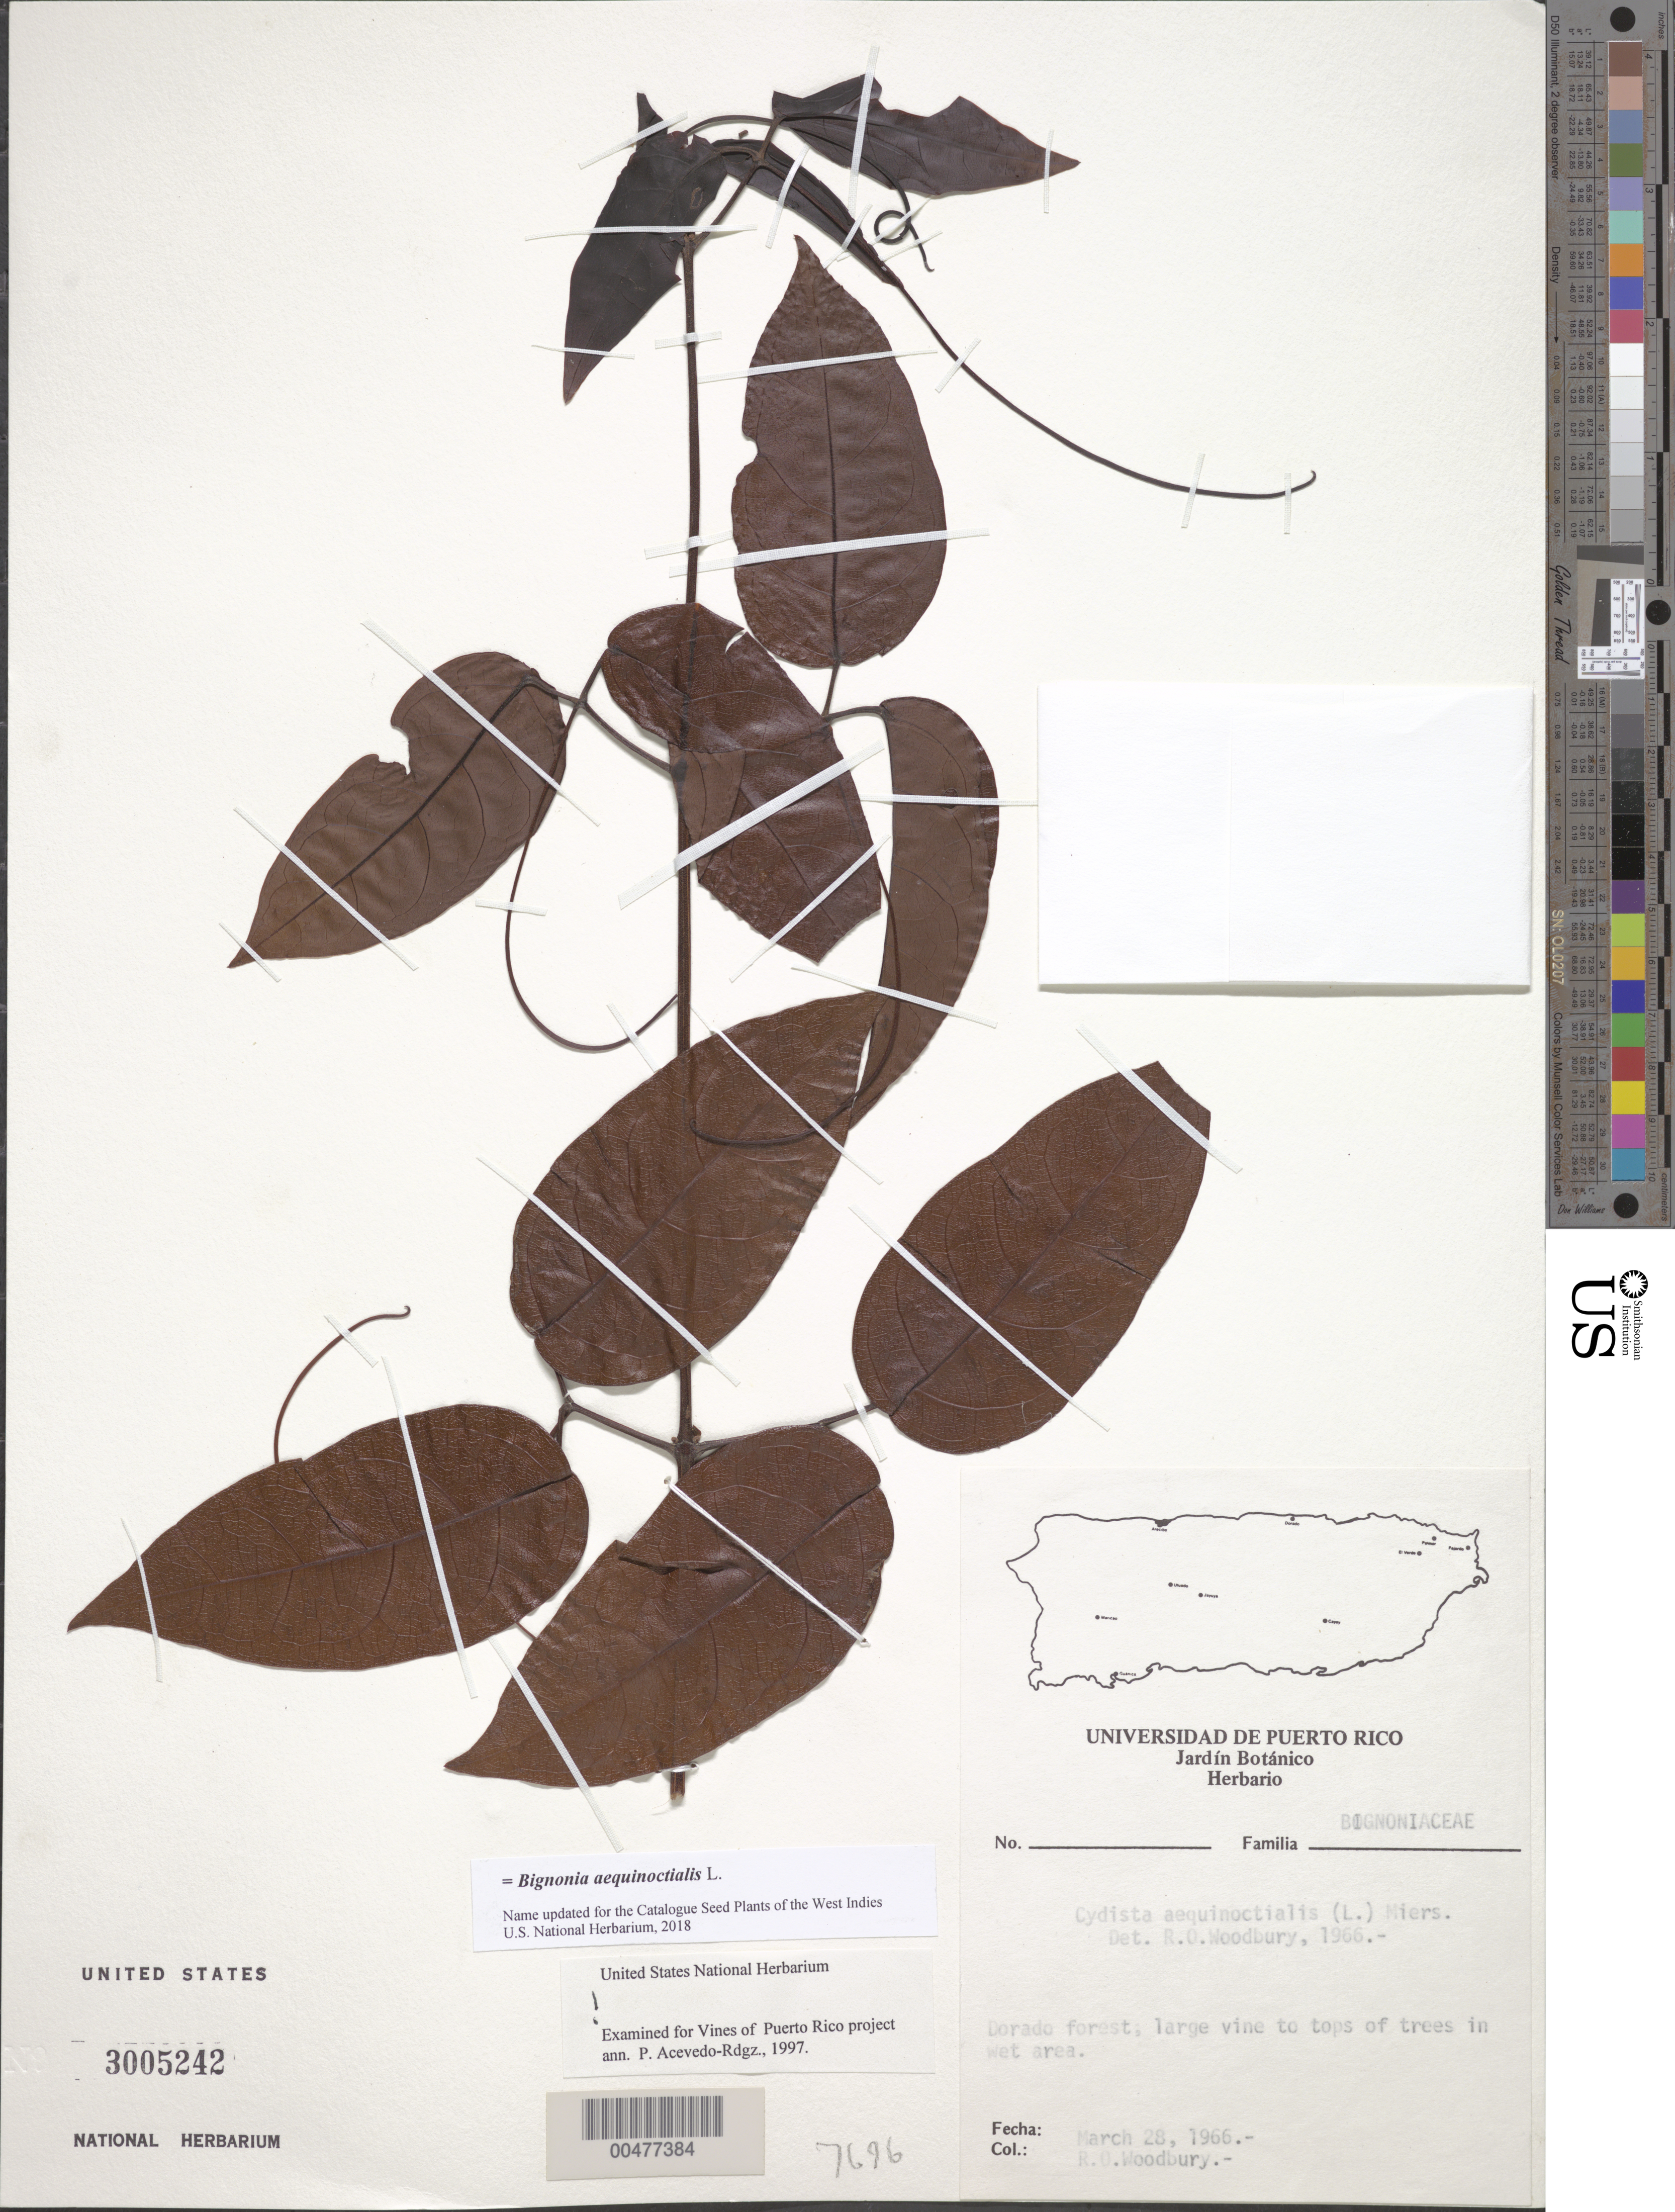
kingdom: Plantae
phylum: Tracheophyta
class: Magnoliopsida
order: Lamiales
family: Bignoniaceae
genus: Bignonia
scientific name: Bignonia aequinoctialis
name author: L.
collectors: R. O. Woodbury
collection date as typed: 28 Mar 1966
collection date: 1966-03-28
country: Puerto Rico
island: Greater Antilles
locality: Dorado forest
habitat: Dorado forest, in wet area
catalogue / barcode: US 3005242